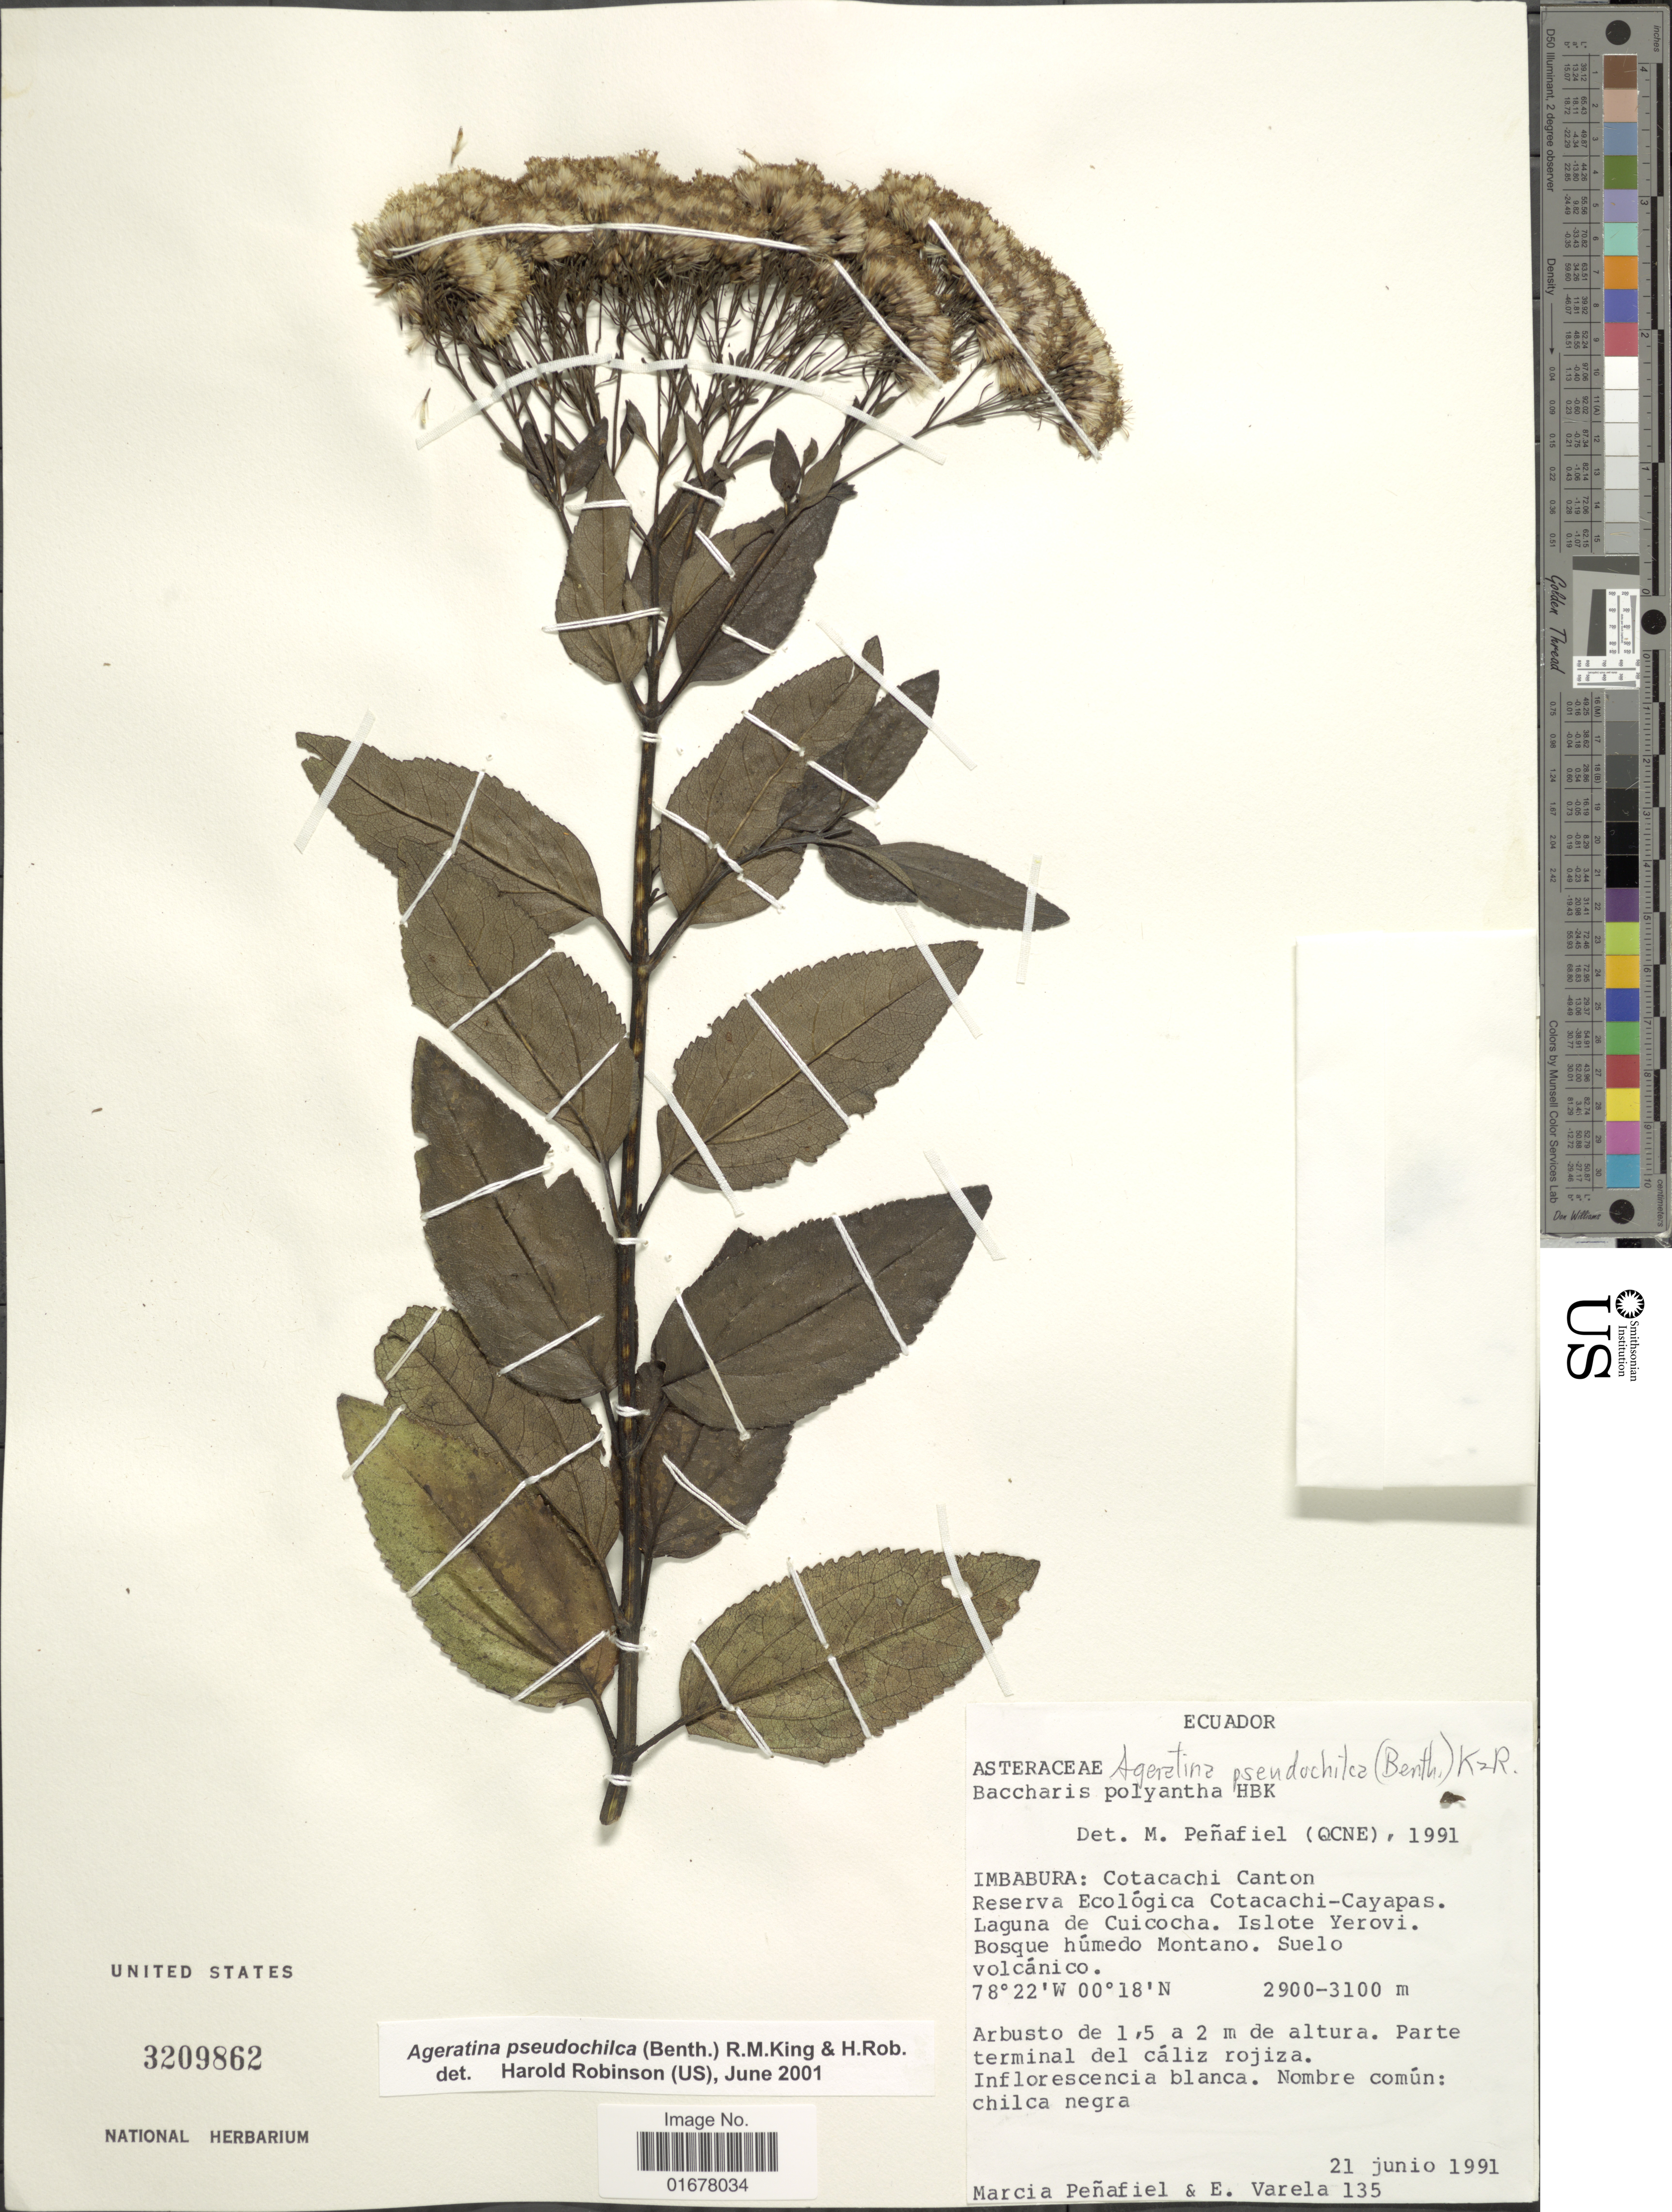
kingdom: Plantae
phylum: Tracheophyta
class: Magnoliopsida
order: Asterales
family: Asteraceae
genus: Ageratina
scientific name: Ageratina pseudochilca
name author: (Benth.) R.M. King & H. Rob.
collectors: M. Penafiel & E. Varela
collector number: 135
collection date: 1991-06-21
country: Ecuador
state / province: Imbabura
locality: Imbabura: Cotacachi Canton, Reserva Ecologica Cotacachi-Cayapas, Laguna de Cuicocha, Islote Yerovi, Bosque humedo Montano, Suelo volcanico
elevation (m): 2900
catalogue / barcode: US 3209862